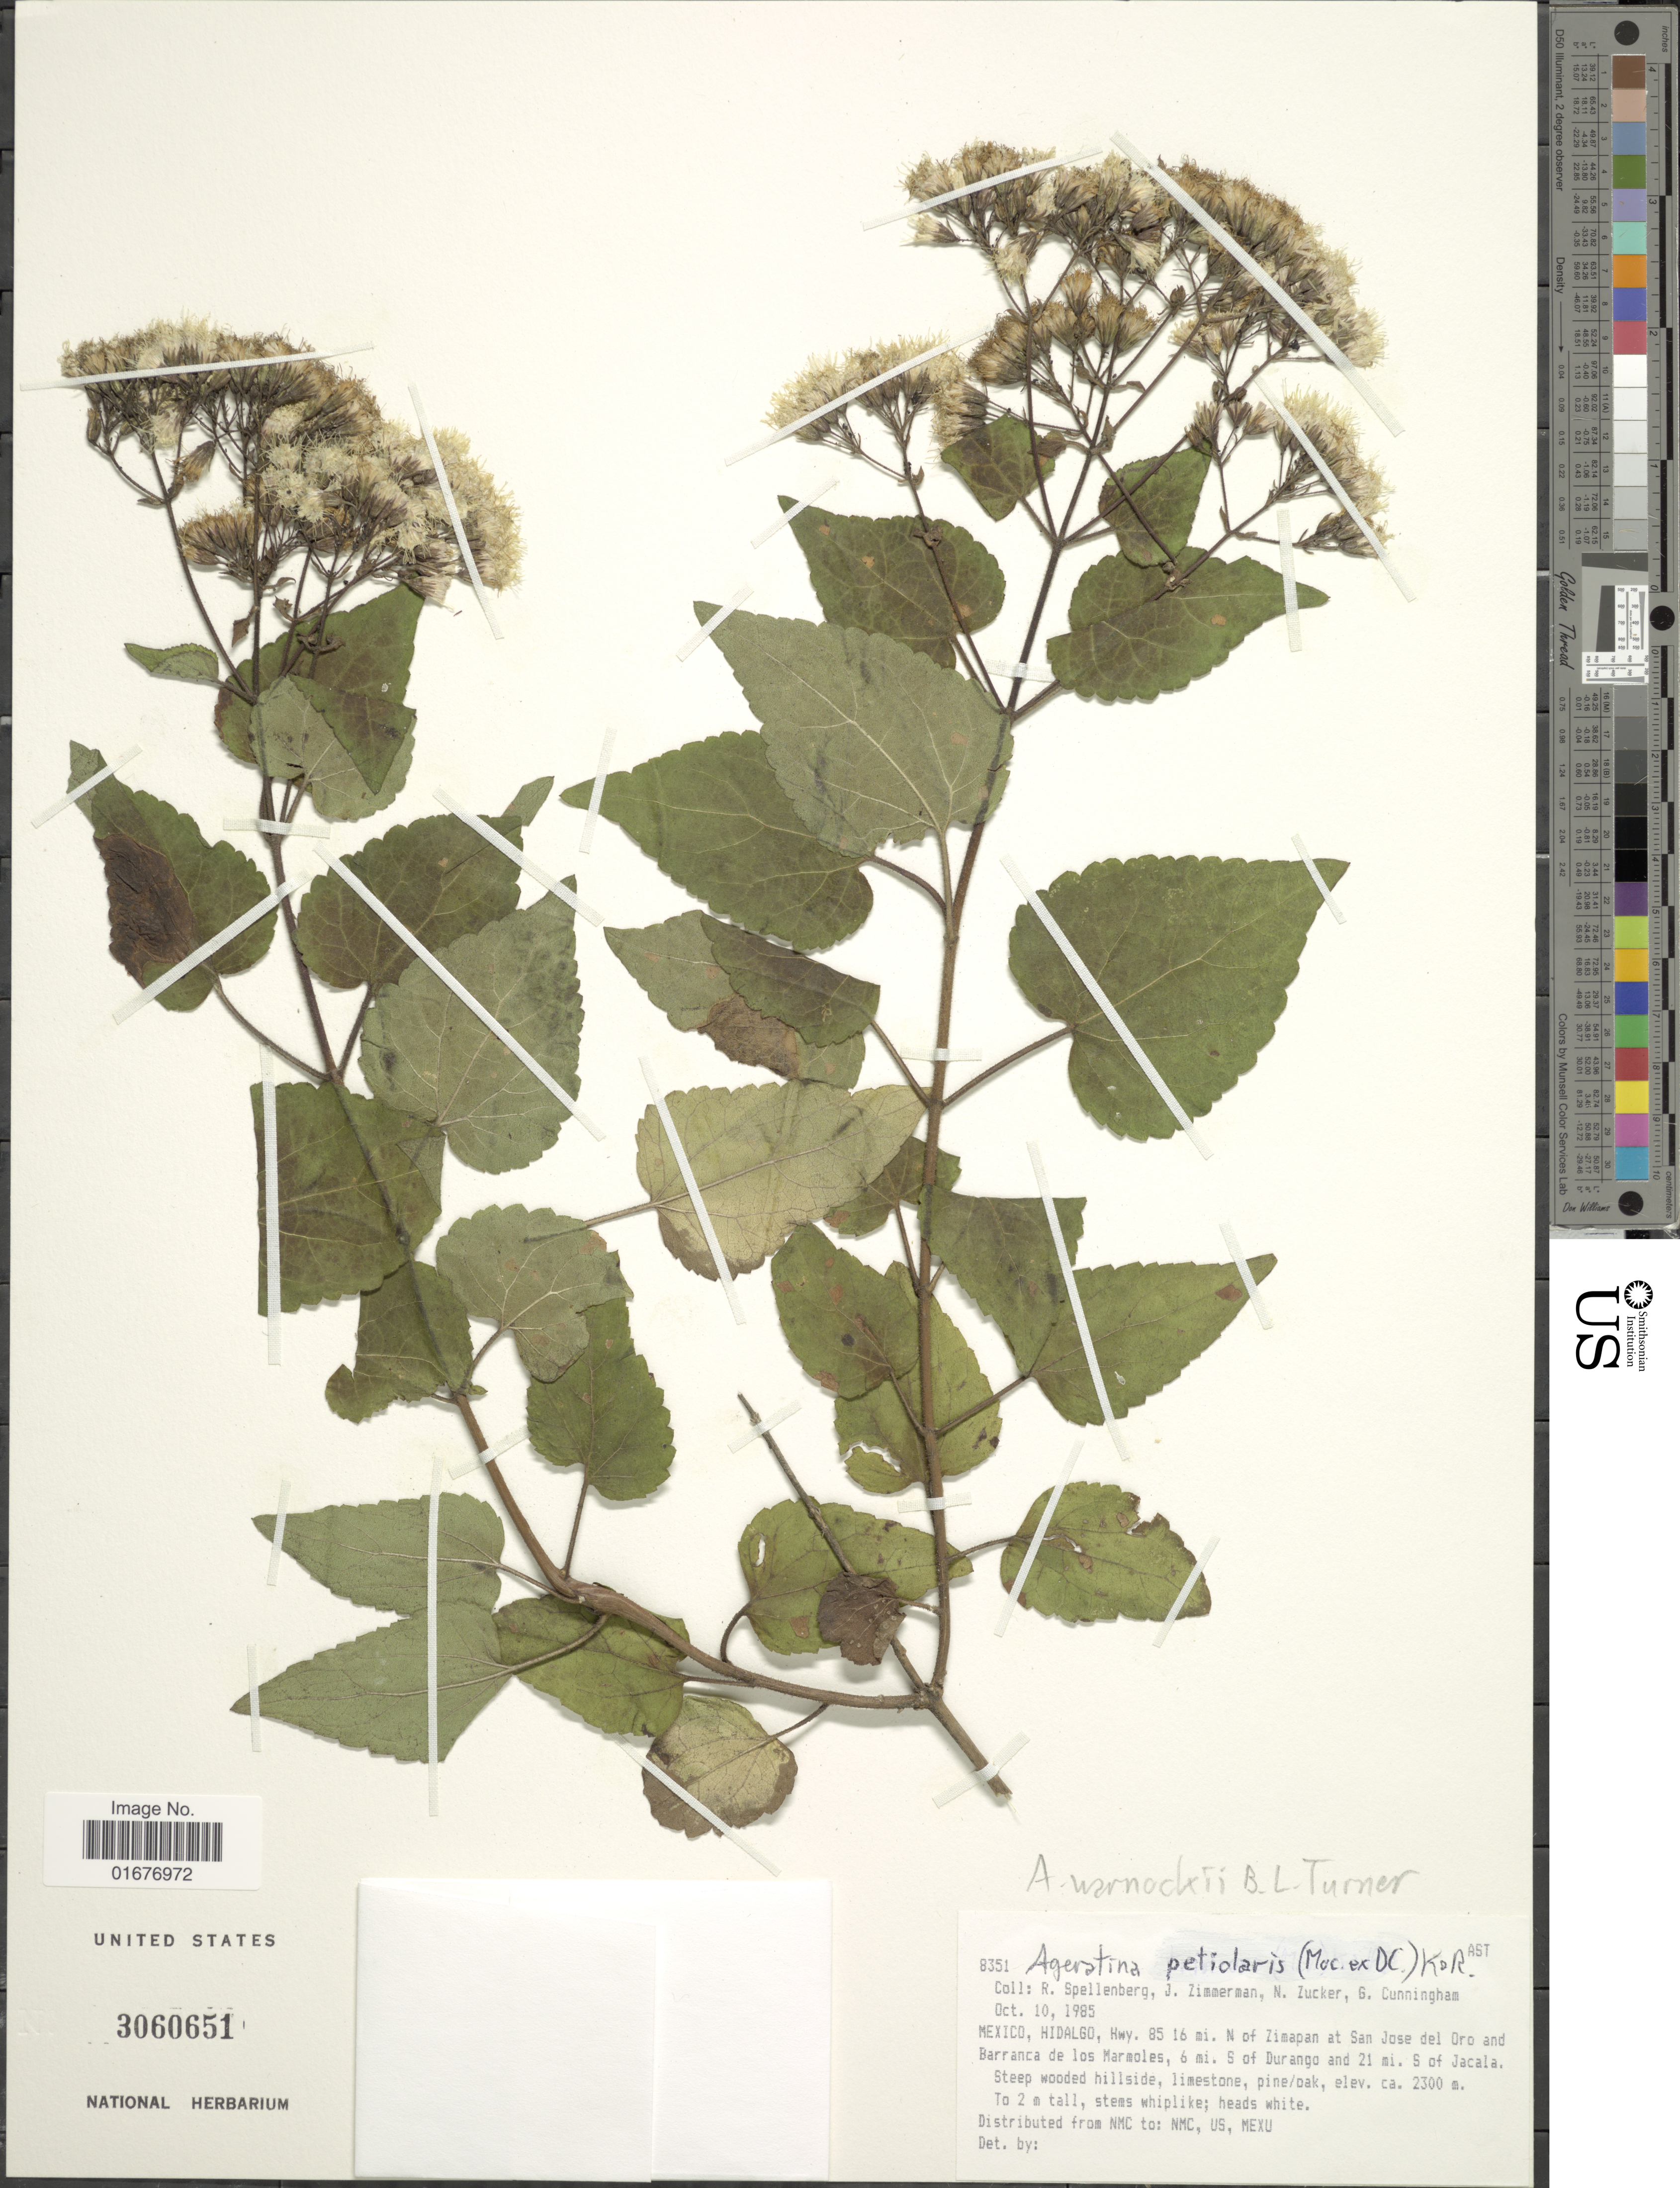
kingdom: Plantae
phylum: Tracheophyta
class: Magnoliopsida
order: Asterales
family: Asteraceae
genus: Ageratina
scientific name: Ageratina warnockii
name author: B.L. Turner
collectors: R. Spellenberg, J. Zimmerman, N. Zucker & G. Cunningham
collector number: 8351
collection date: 1985-10-10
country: Mexico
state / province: Hidalgo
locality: Hidalgo, Hwy. 85 16 mi. N of Zimapan at San Jose del Oro and Barranca de los Marmoles, 6 mi. S of Durango and 21 mi. S of Jacala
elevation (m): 2300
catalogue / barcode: US 3060651